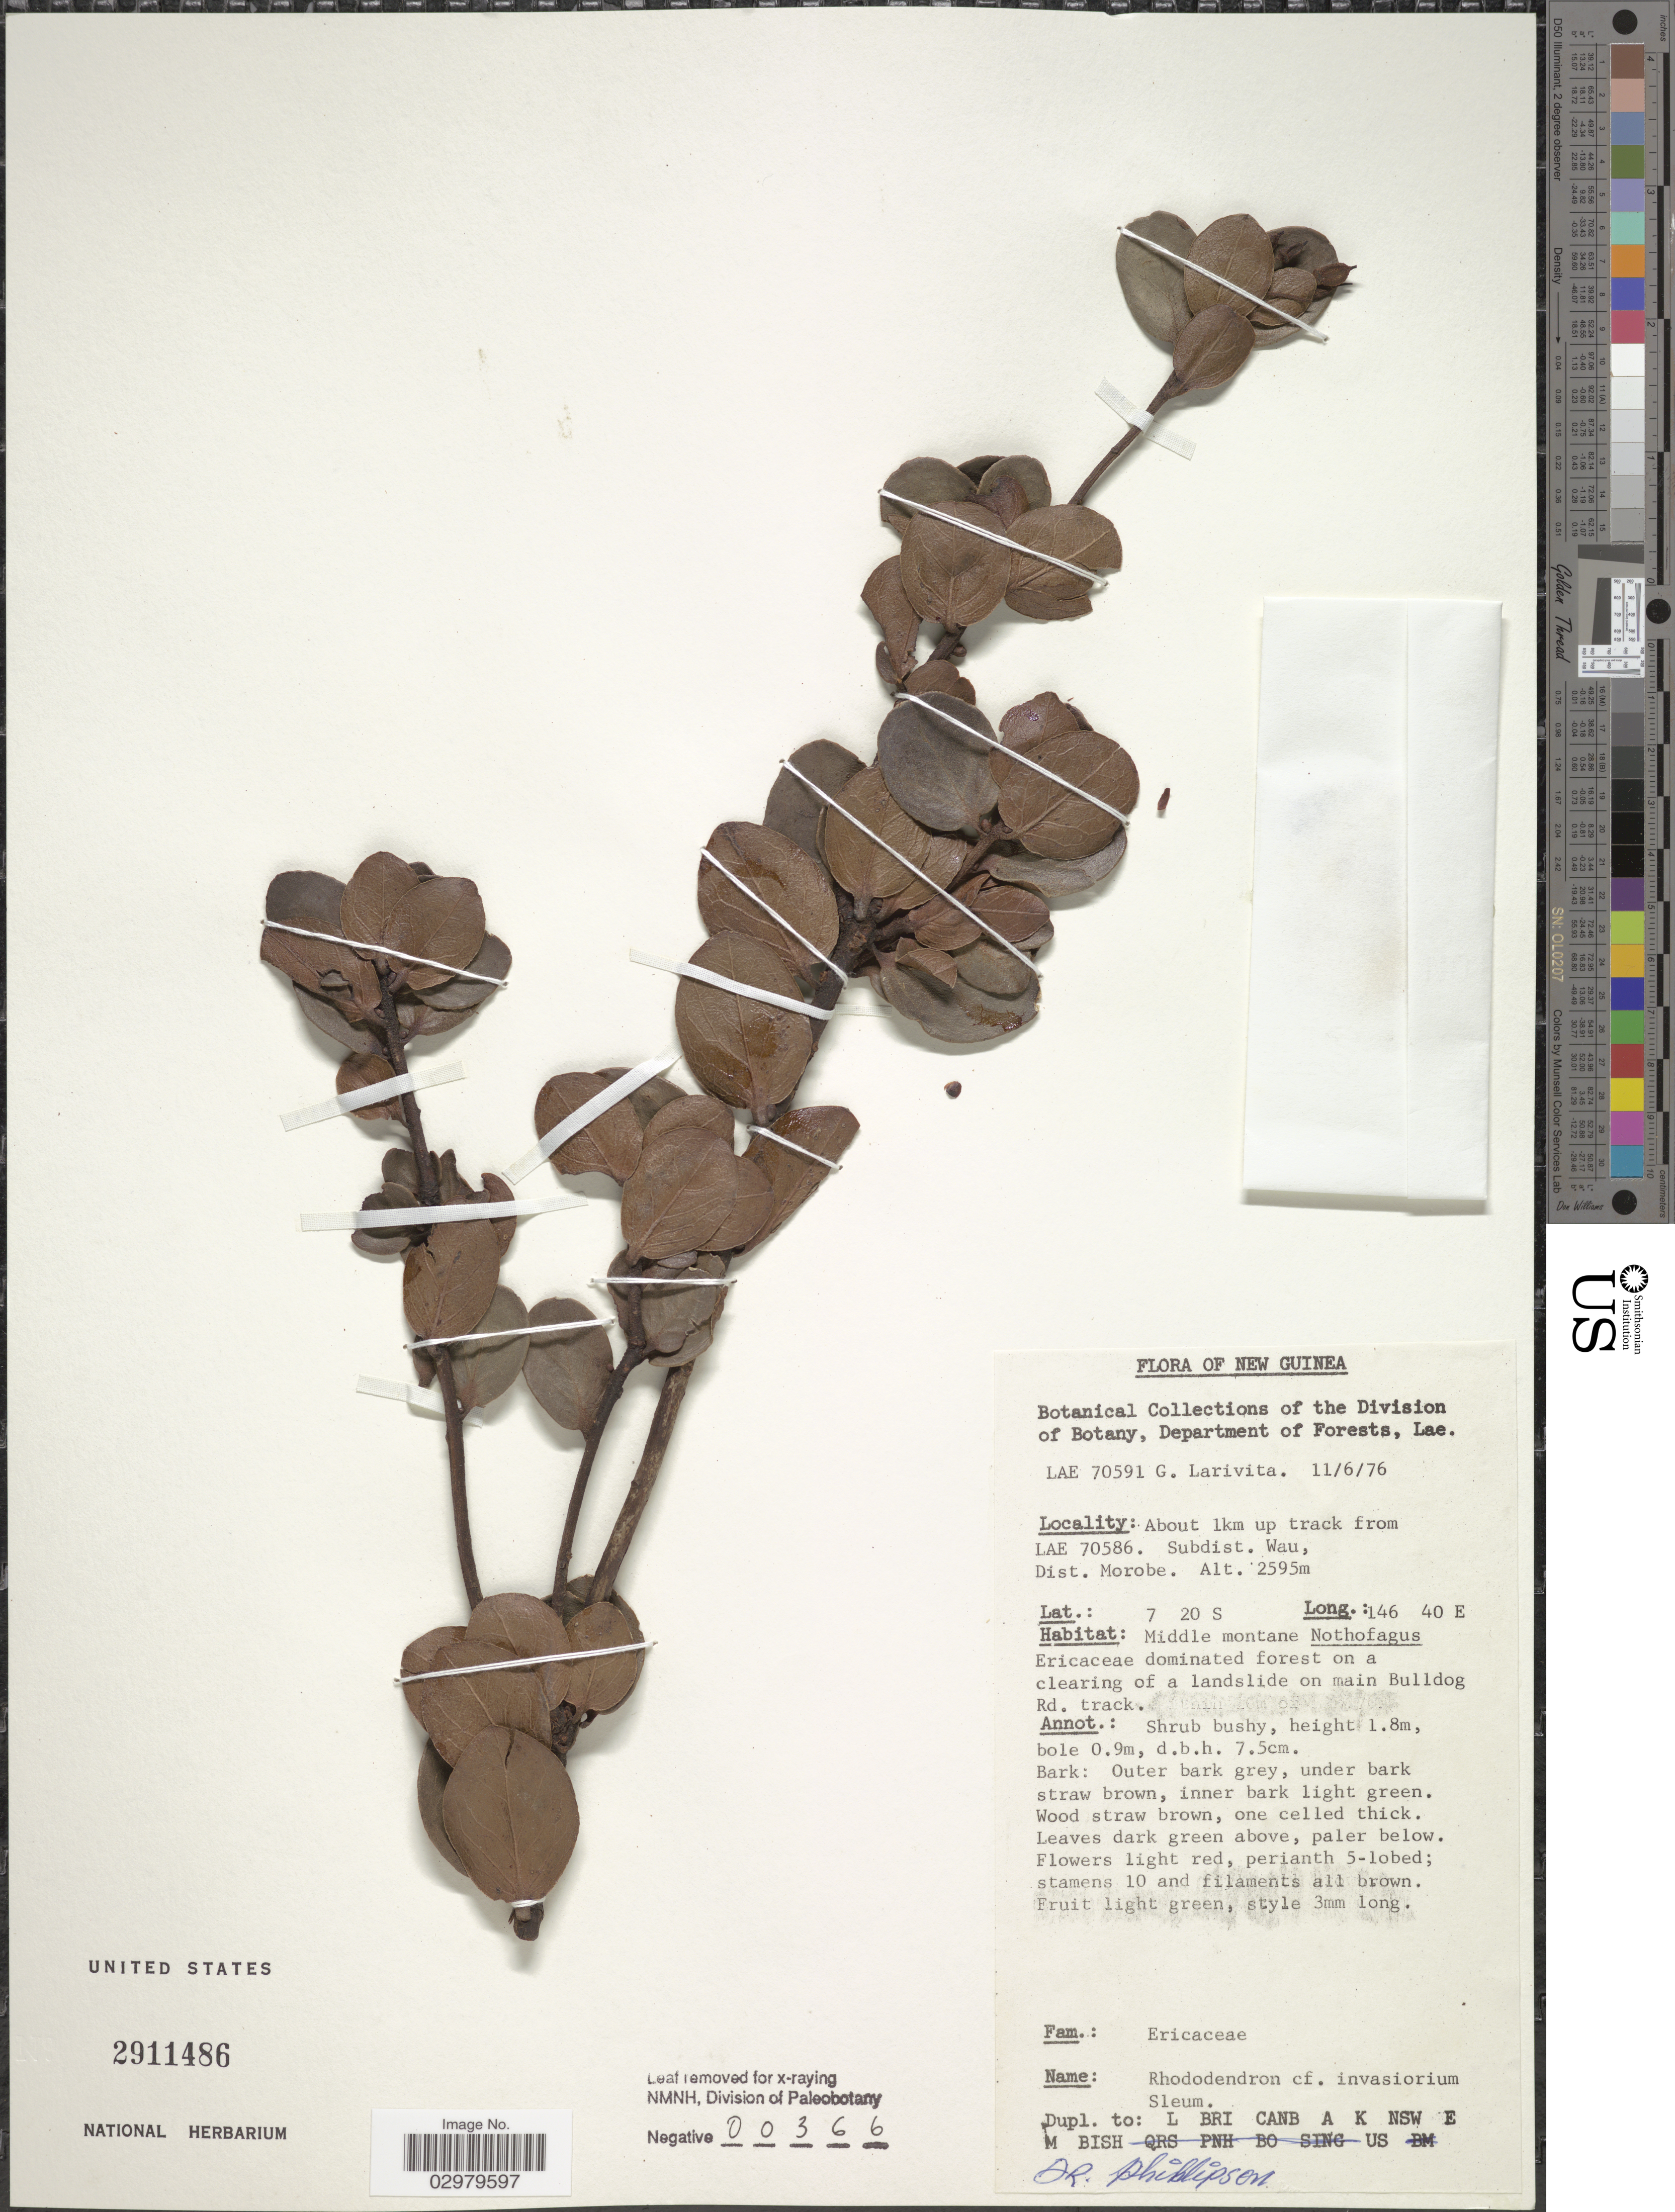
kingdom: Plantae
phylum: Tracheophyta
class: Magnoliopsida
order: Ericales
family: Ericaceae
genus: Rhododendron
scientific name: Rhododendron invasorium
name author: Sleumer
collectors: G. Larivita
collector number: LAE 70591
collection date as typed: Transcribed d/m/y: 11/6/76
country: Papua New Guinea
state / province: Morobe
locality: New Guinea. About 1km up track from LAE 70586. Subdist. Wau, Dist. Morobe.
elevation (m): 2595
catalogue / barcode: US 2911486